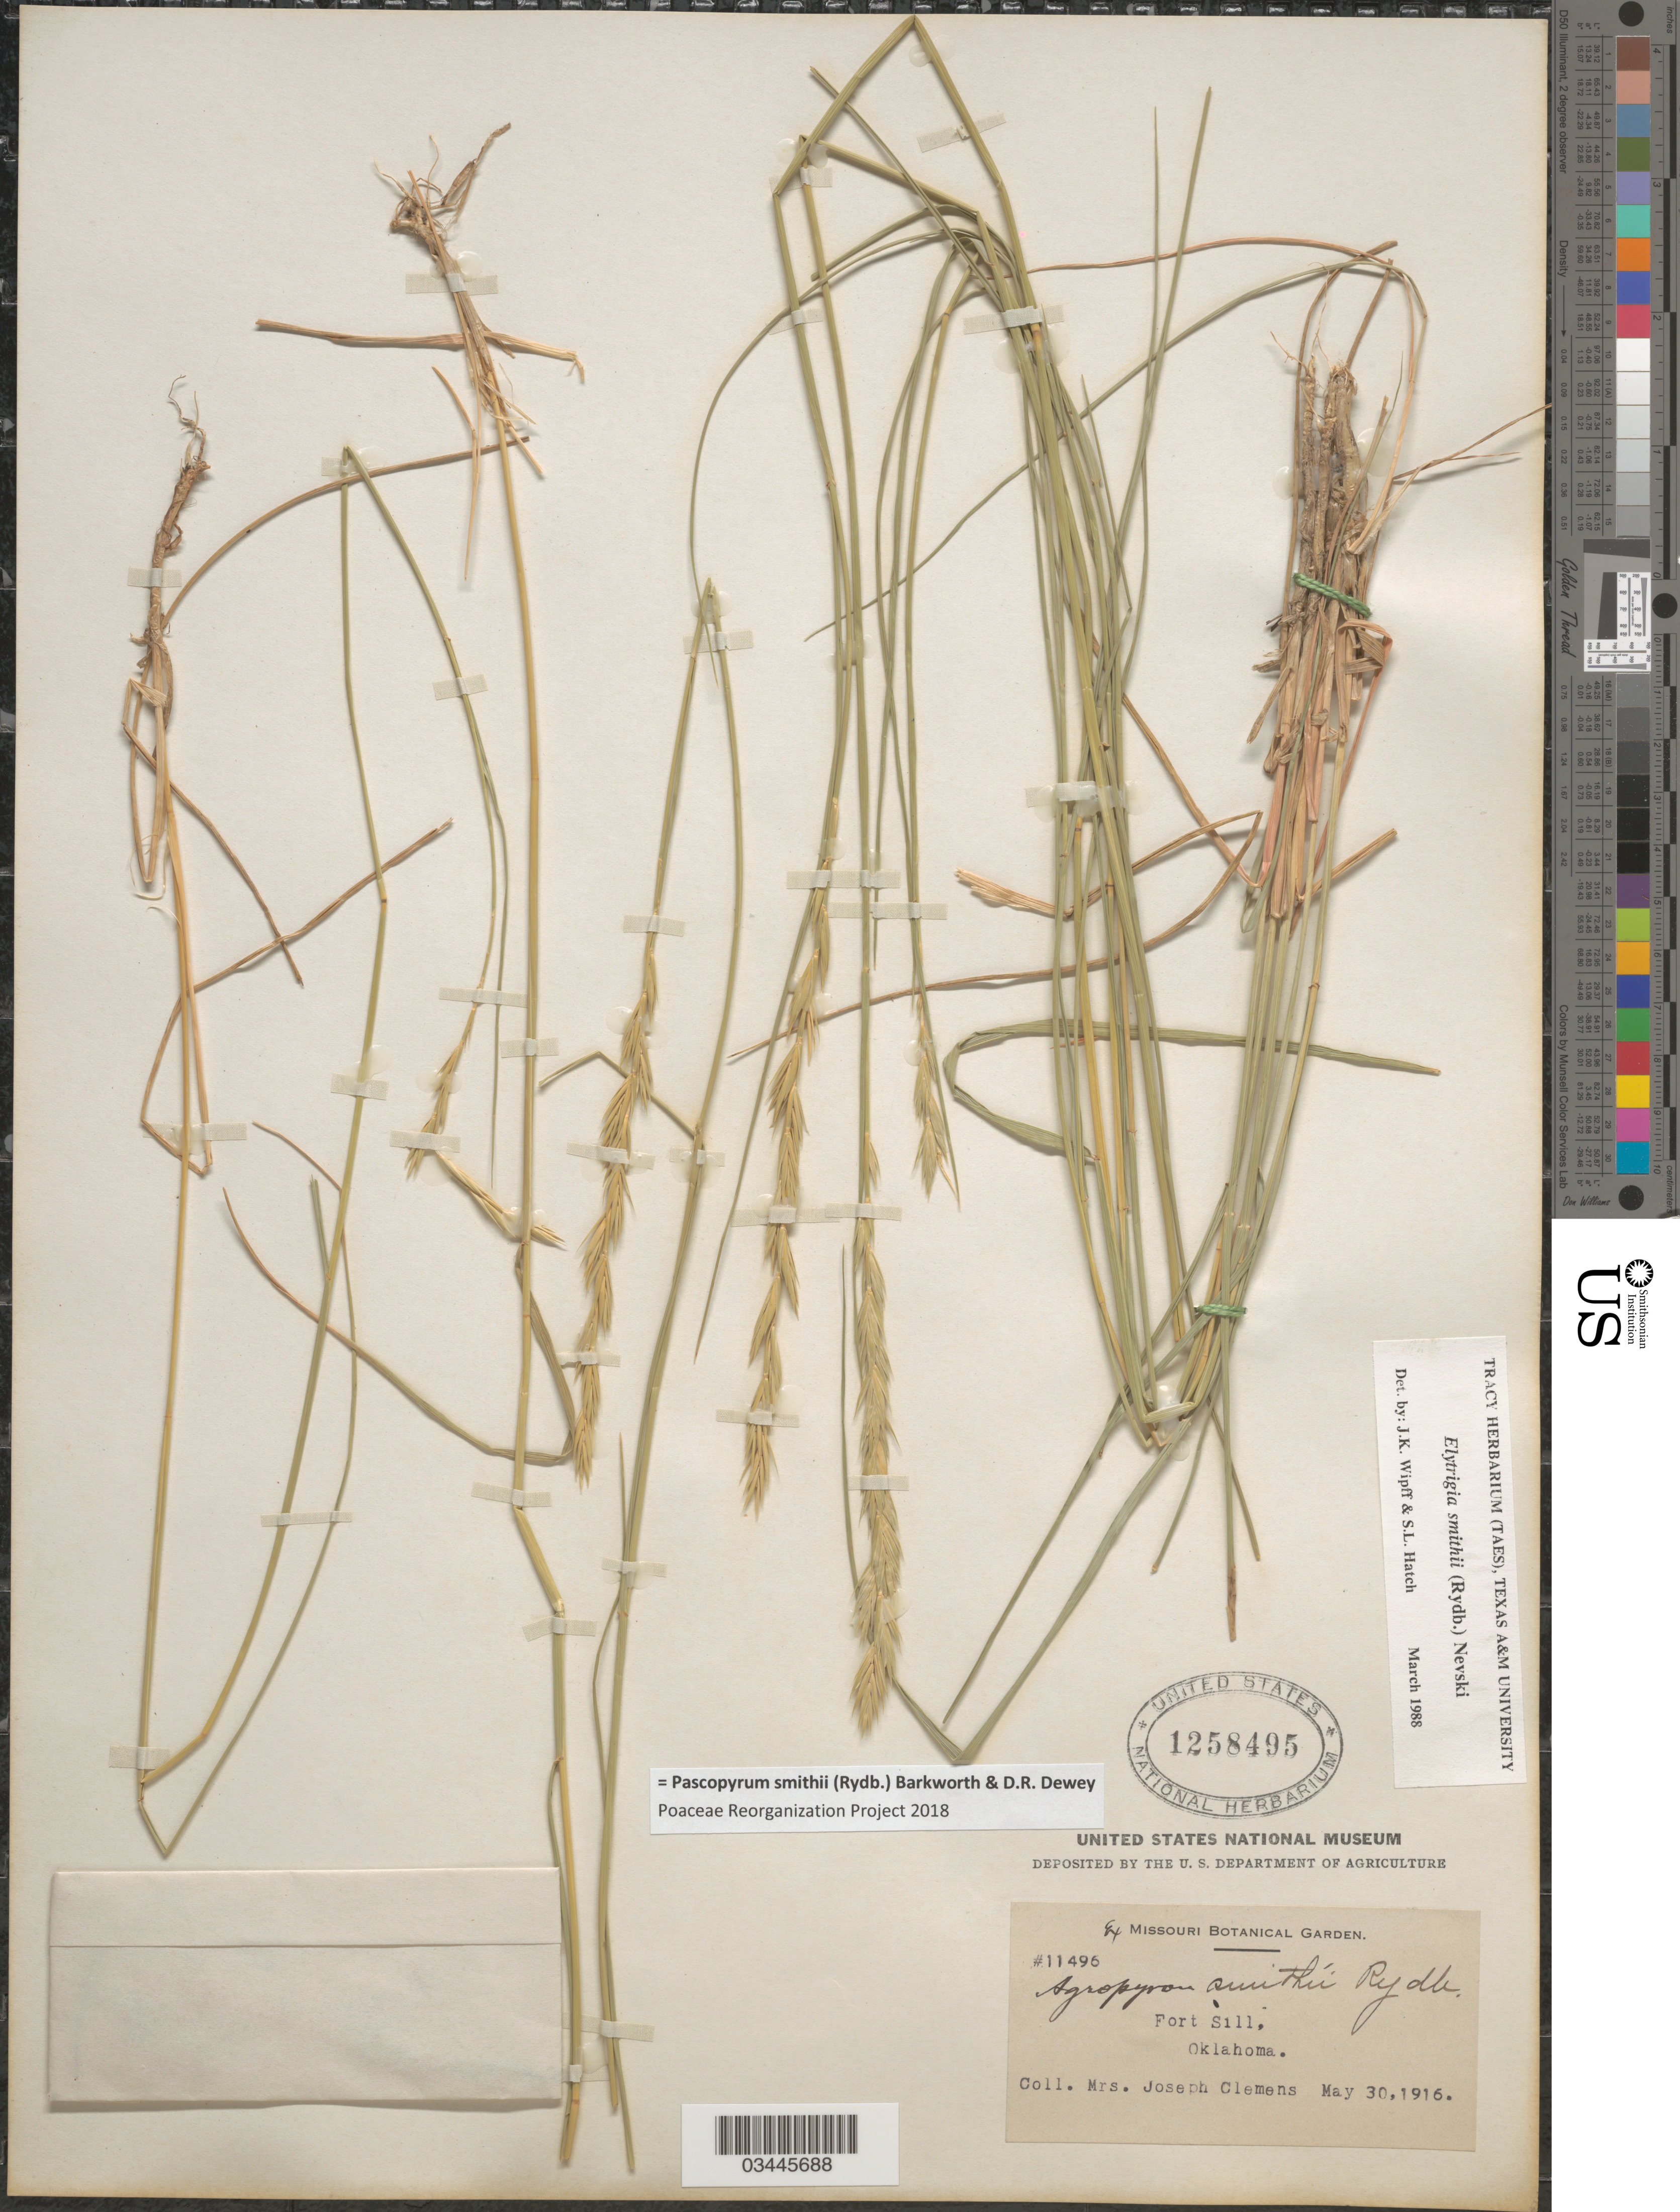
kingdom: Plantae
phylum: Tracheophyta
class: Liliopsida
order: Poales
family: Poaceae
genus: Pascopyrum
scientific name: Pascopyrum smithii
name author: (Rydb.) Barkworth & Dewey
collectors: J. Clemens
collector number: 11496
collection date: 1916-05-30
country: United States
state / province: Oklahoma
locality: Fort Sill.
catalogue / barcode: US 1258495